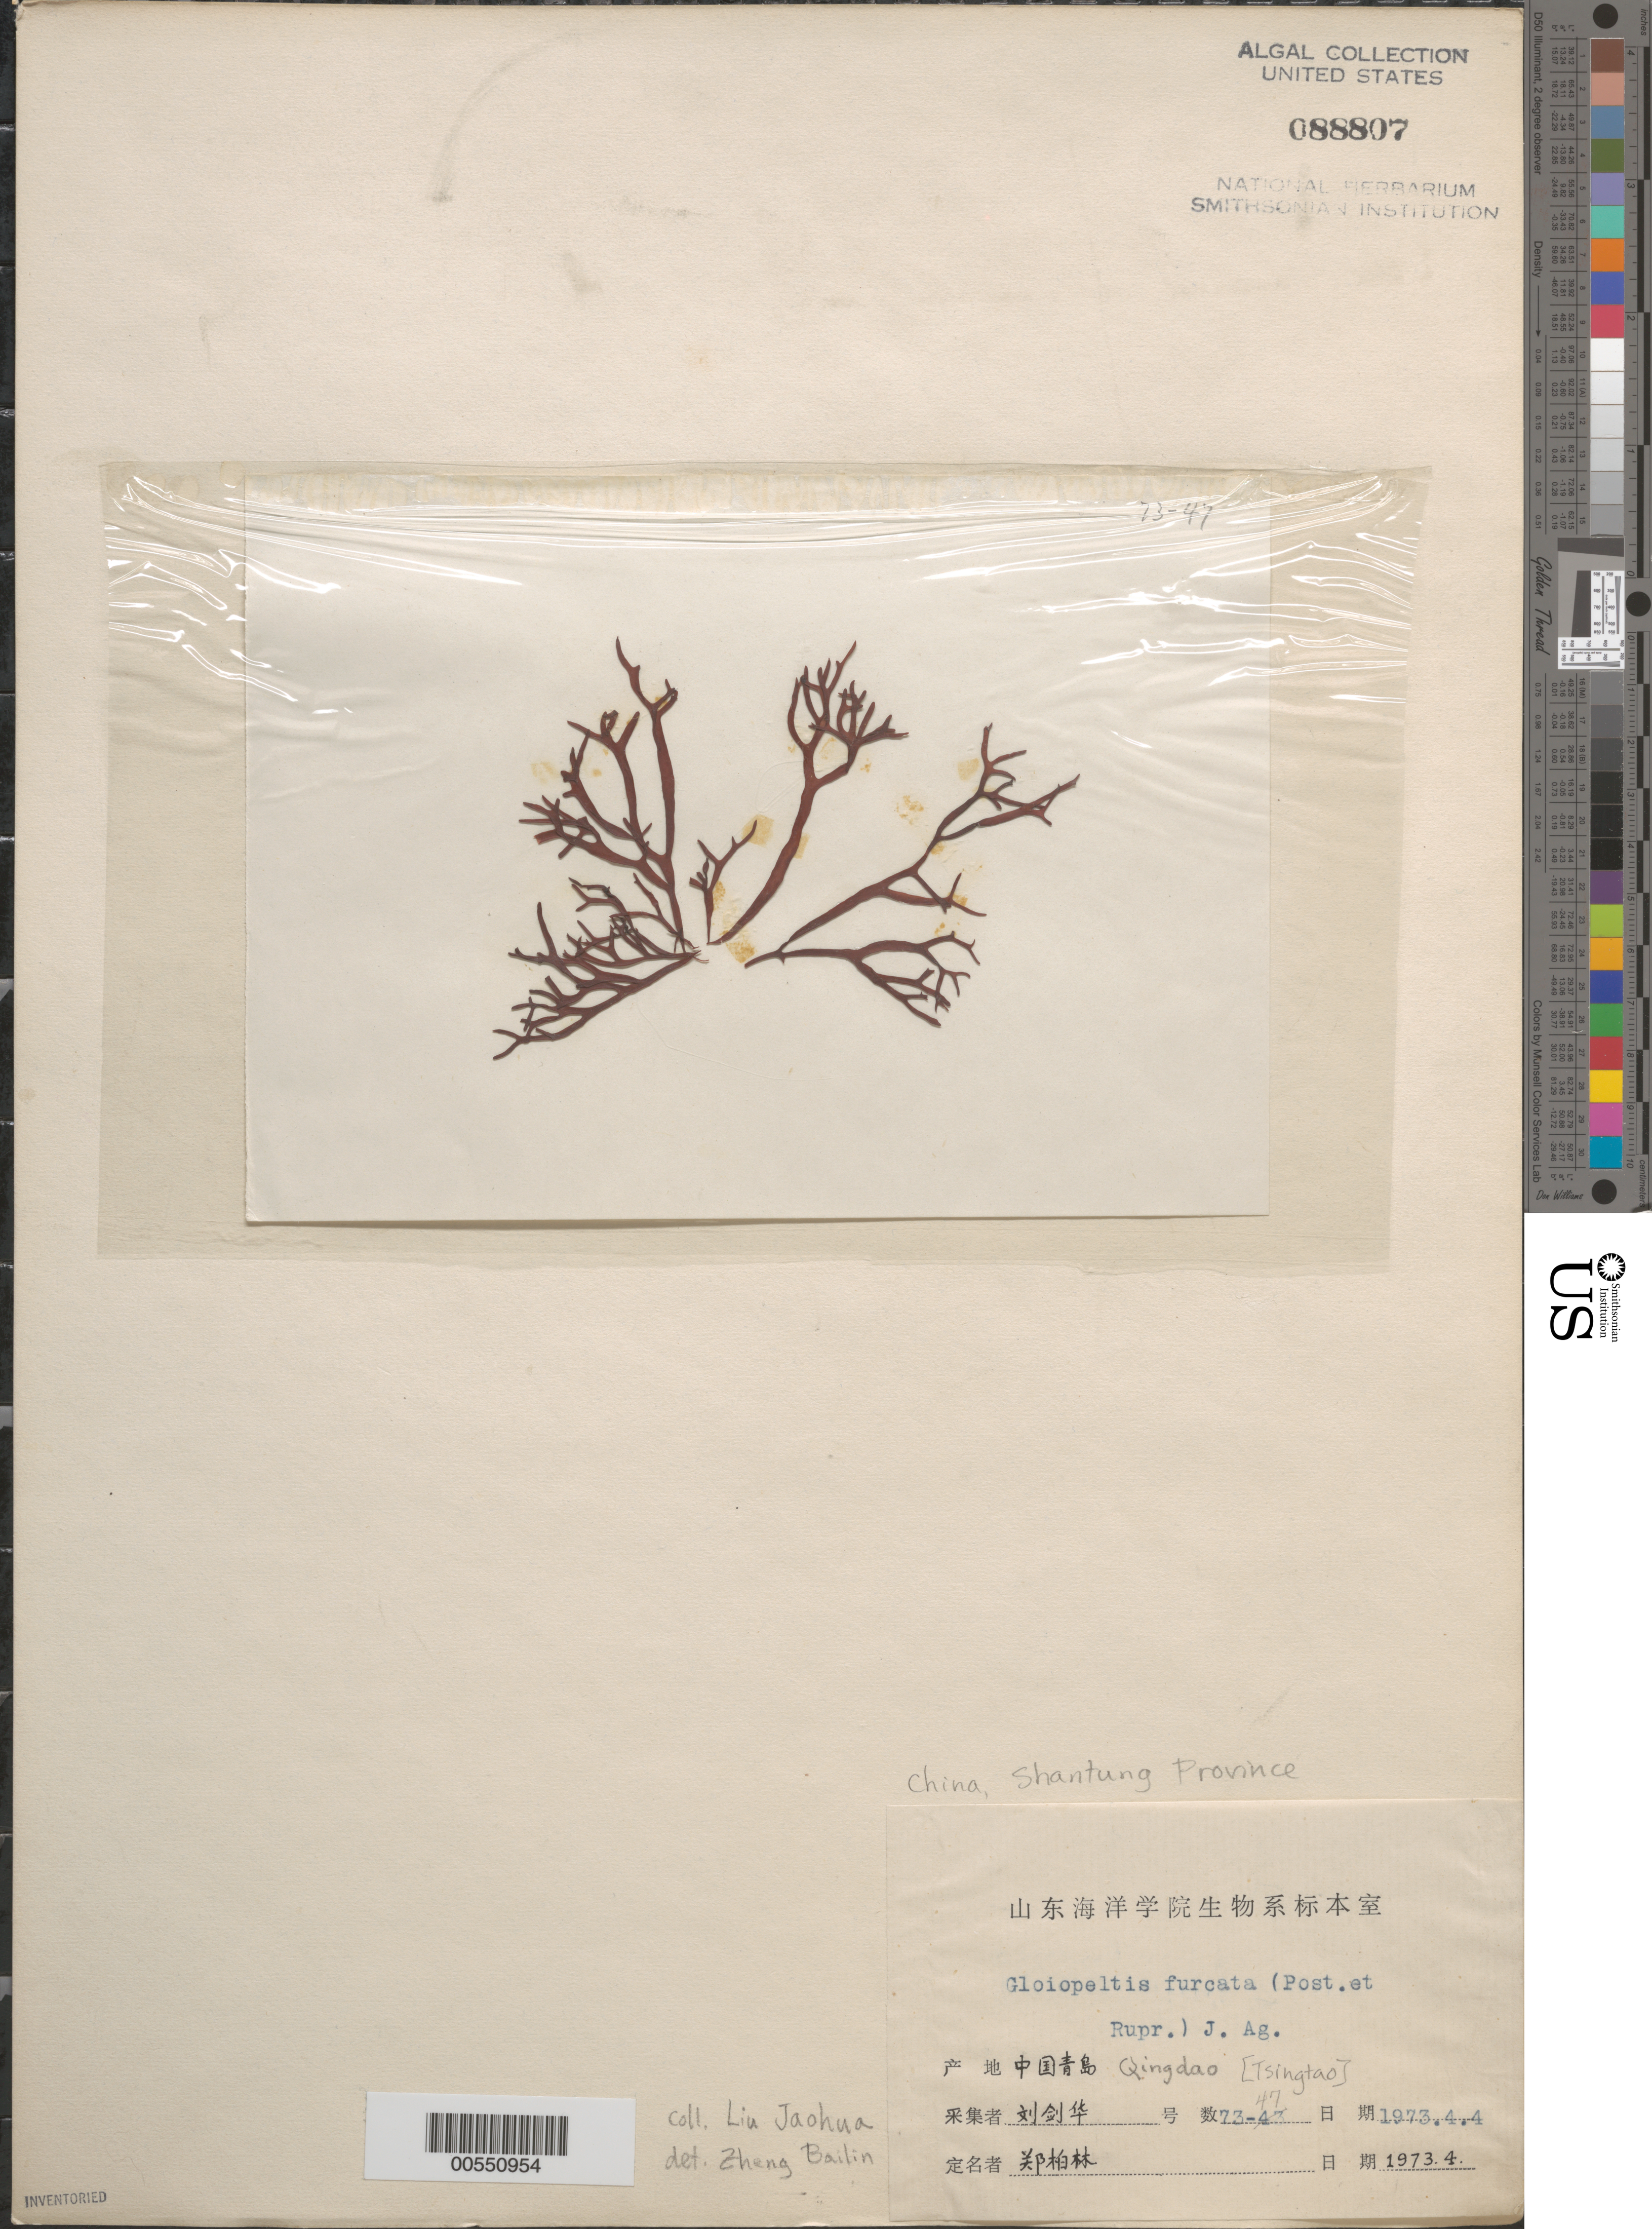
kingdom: Plantae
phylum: Rhodophyta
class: Florideophyceae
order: Gigartinales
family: Endocladiaceae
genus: Gloiopeltis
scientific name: Gloiopeltis furcata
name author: (Postels & Rupr.) J. Agardh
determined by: Bailin, Z.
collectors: L. Jaohua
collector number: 73-47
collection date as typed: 04 Apr 1973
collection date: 1973-04-04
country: China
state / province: Shandong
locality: Qingdau (Tsingtao)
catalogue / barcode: US 88807